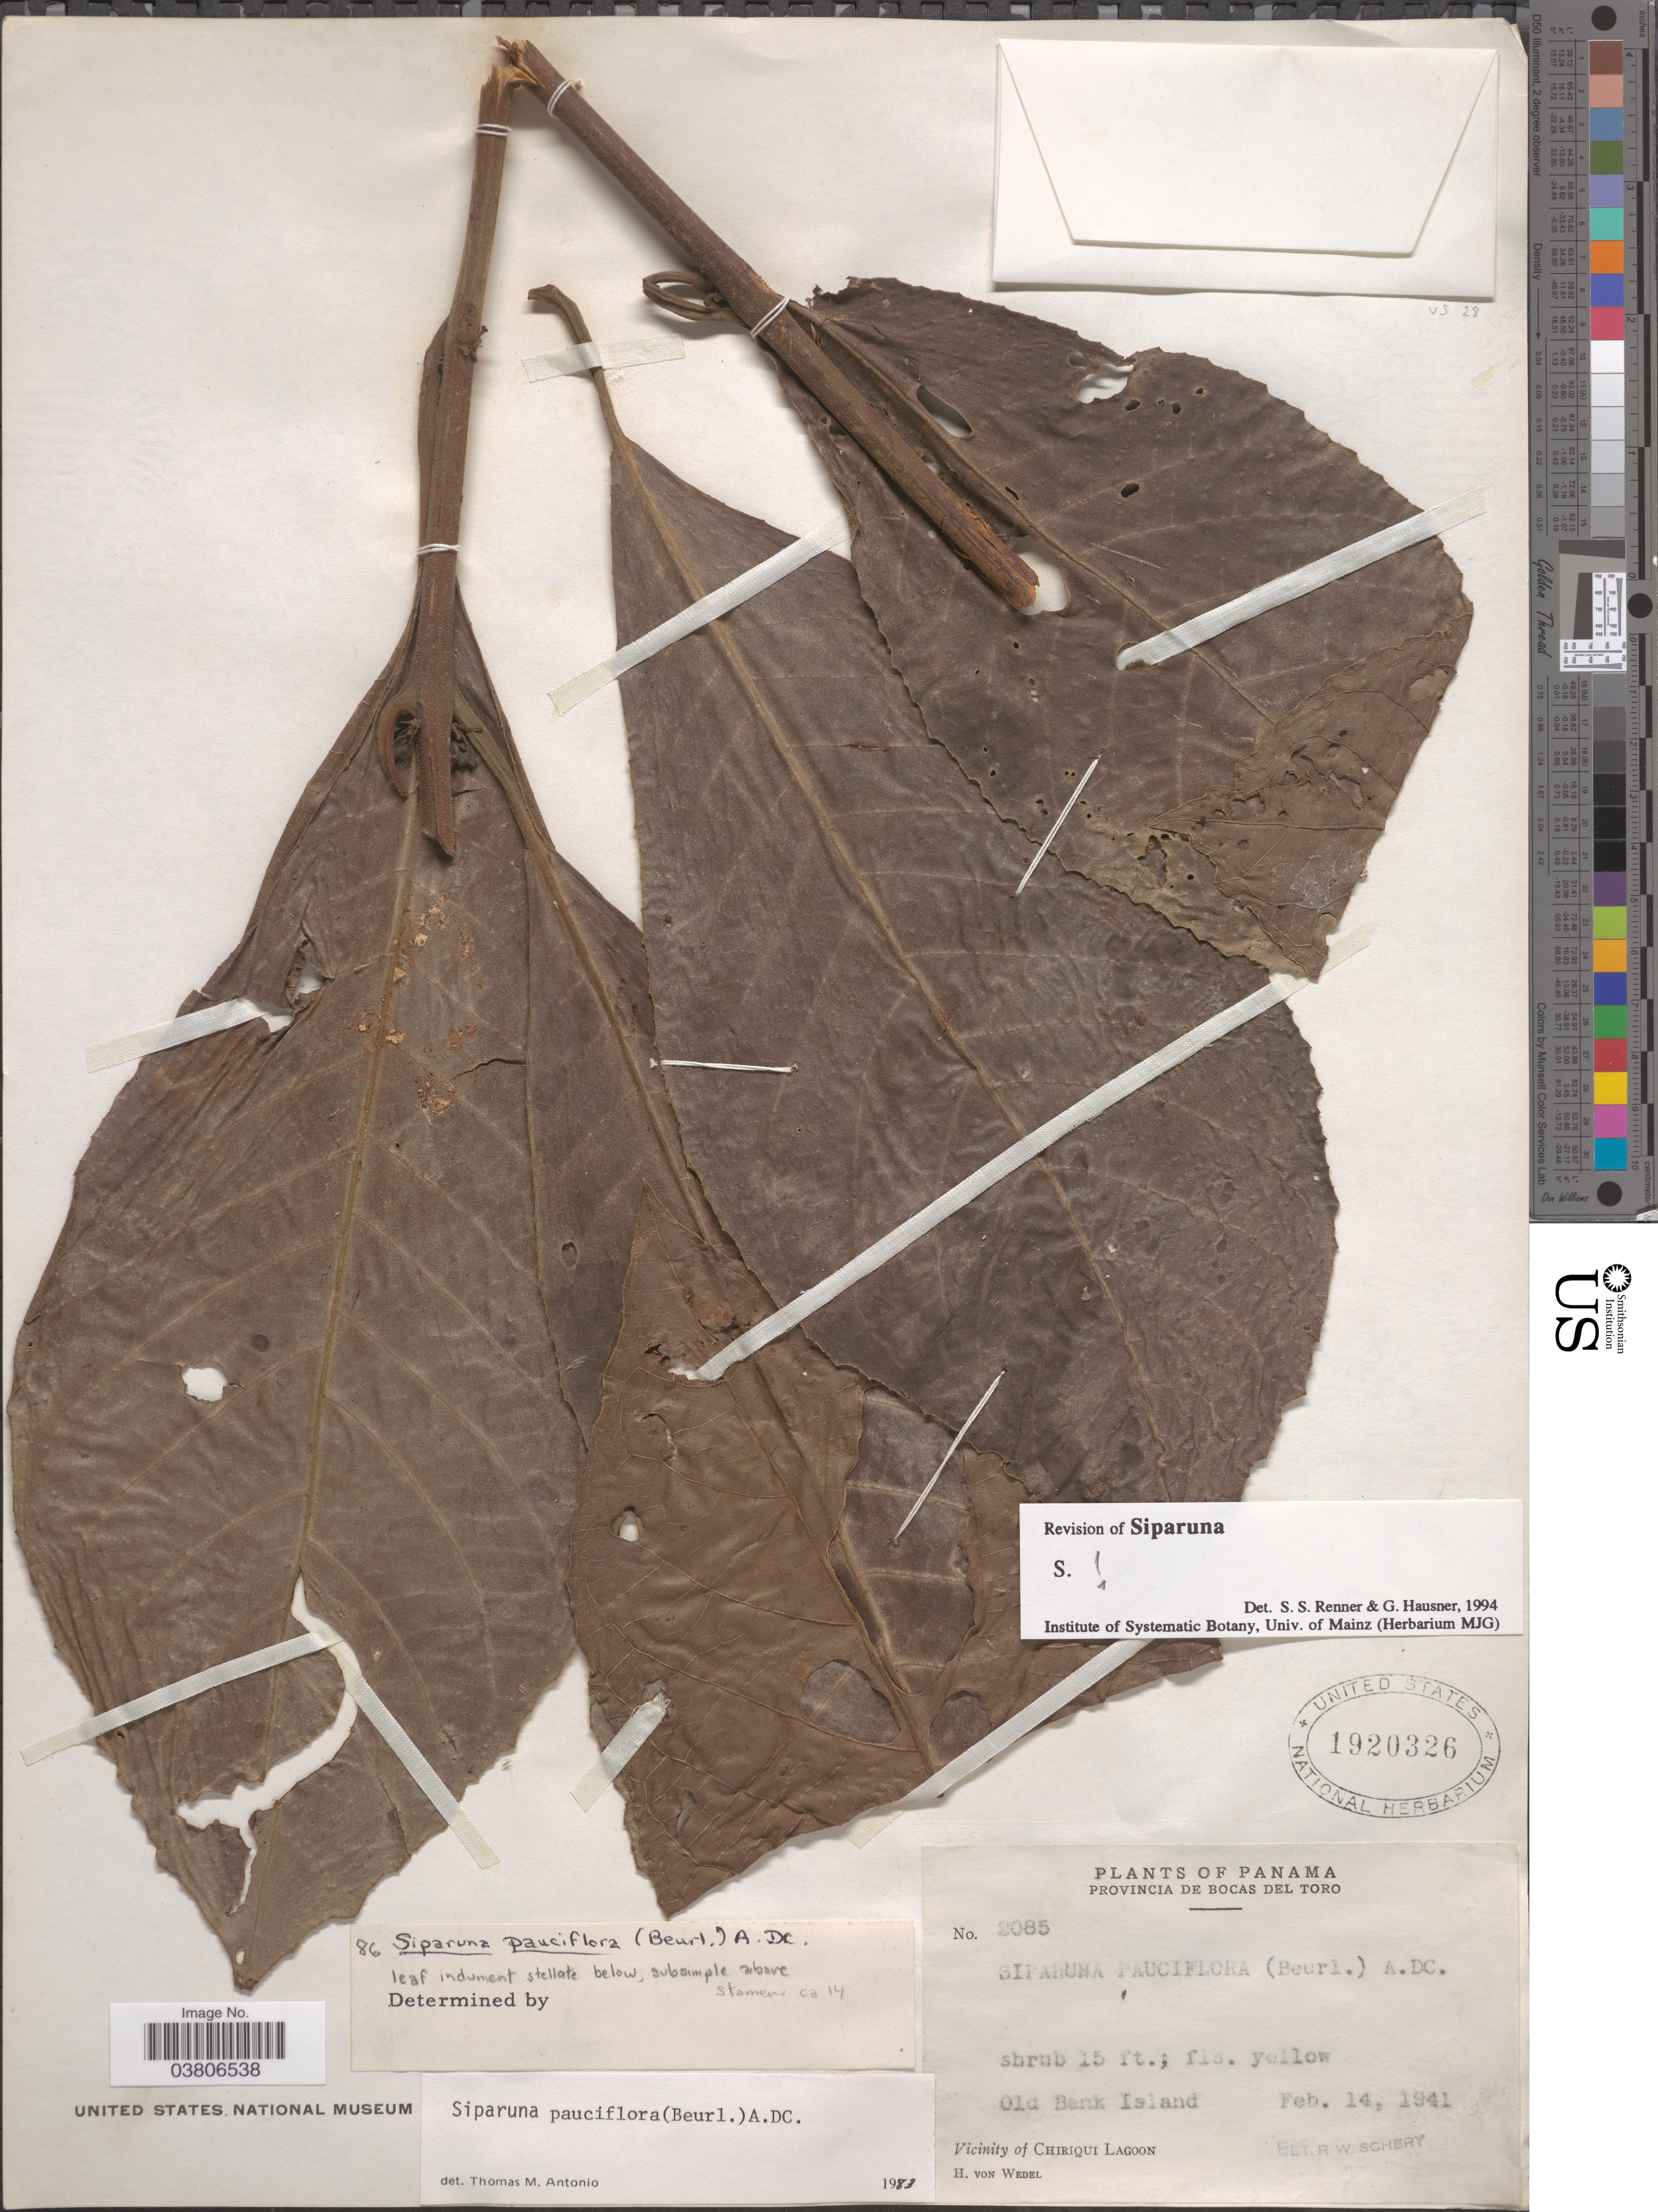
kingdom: Plantae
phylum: Tracheophyta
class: Magnoliopsida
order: Laurales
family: Siparunaceae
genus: Siparuna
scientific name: Siparuna pauciflora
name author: (Beurling) A. DC.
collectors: H. von Wedel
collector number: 2085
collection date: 1941-02-14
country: Panama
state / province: Bocas del Toro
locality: Old Bank Island. Vicinity of Chiriqui Lagoon.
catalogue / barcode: US 1920326